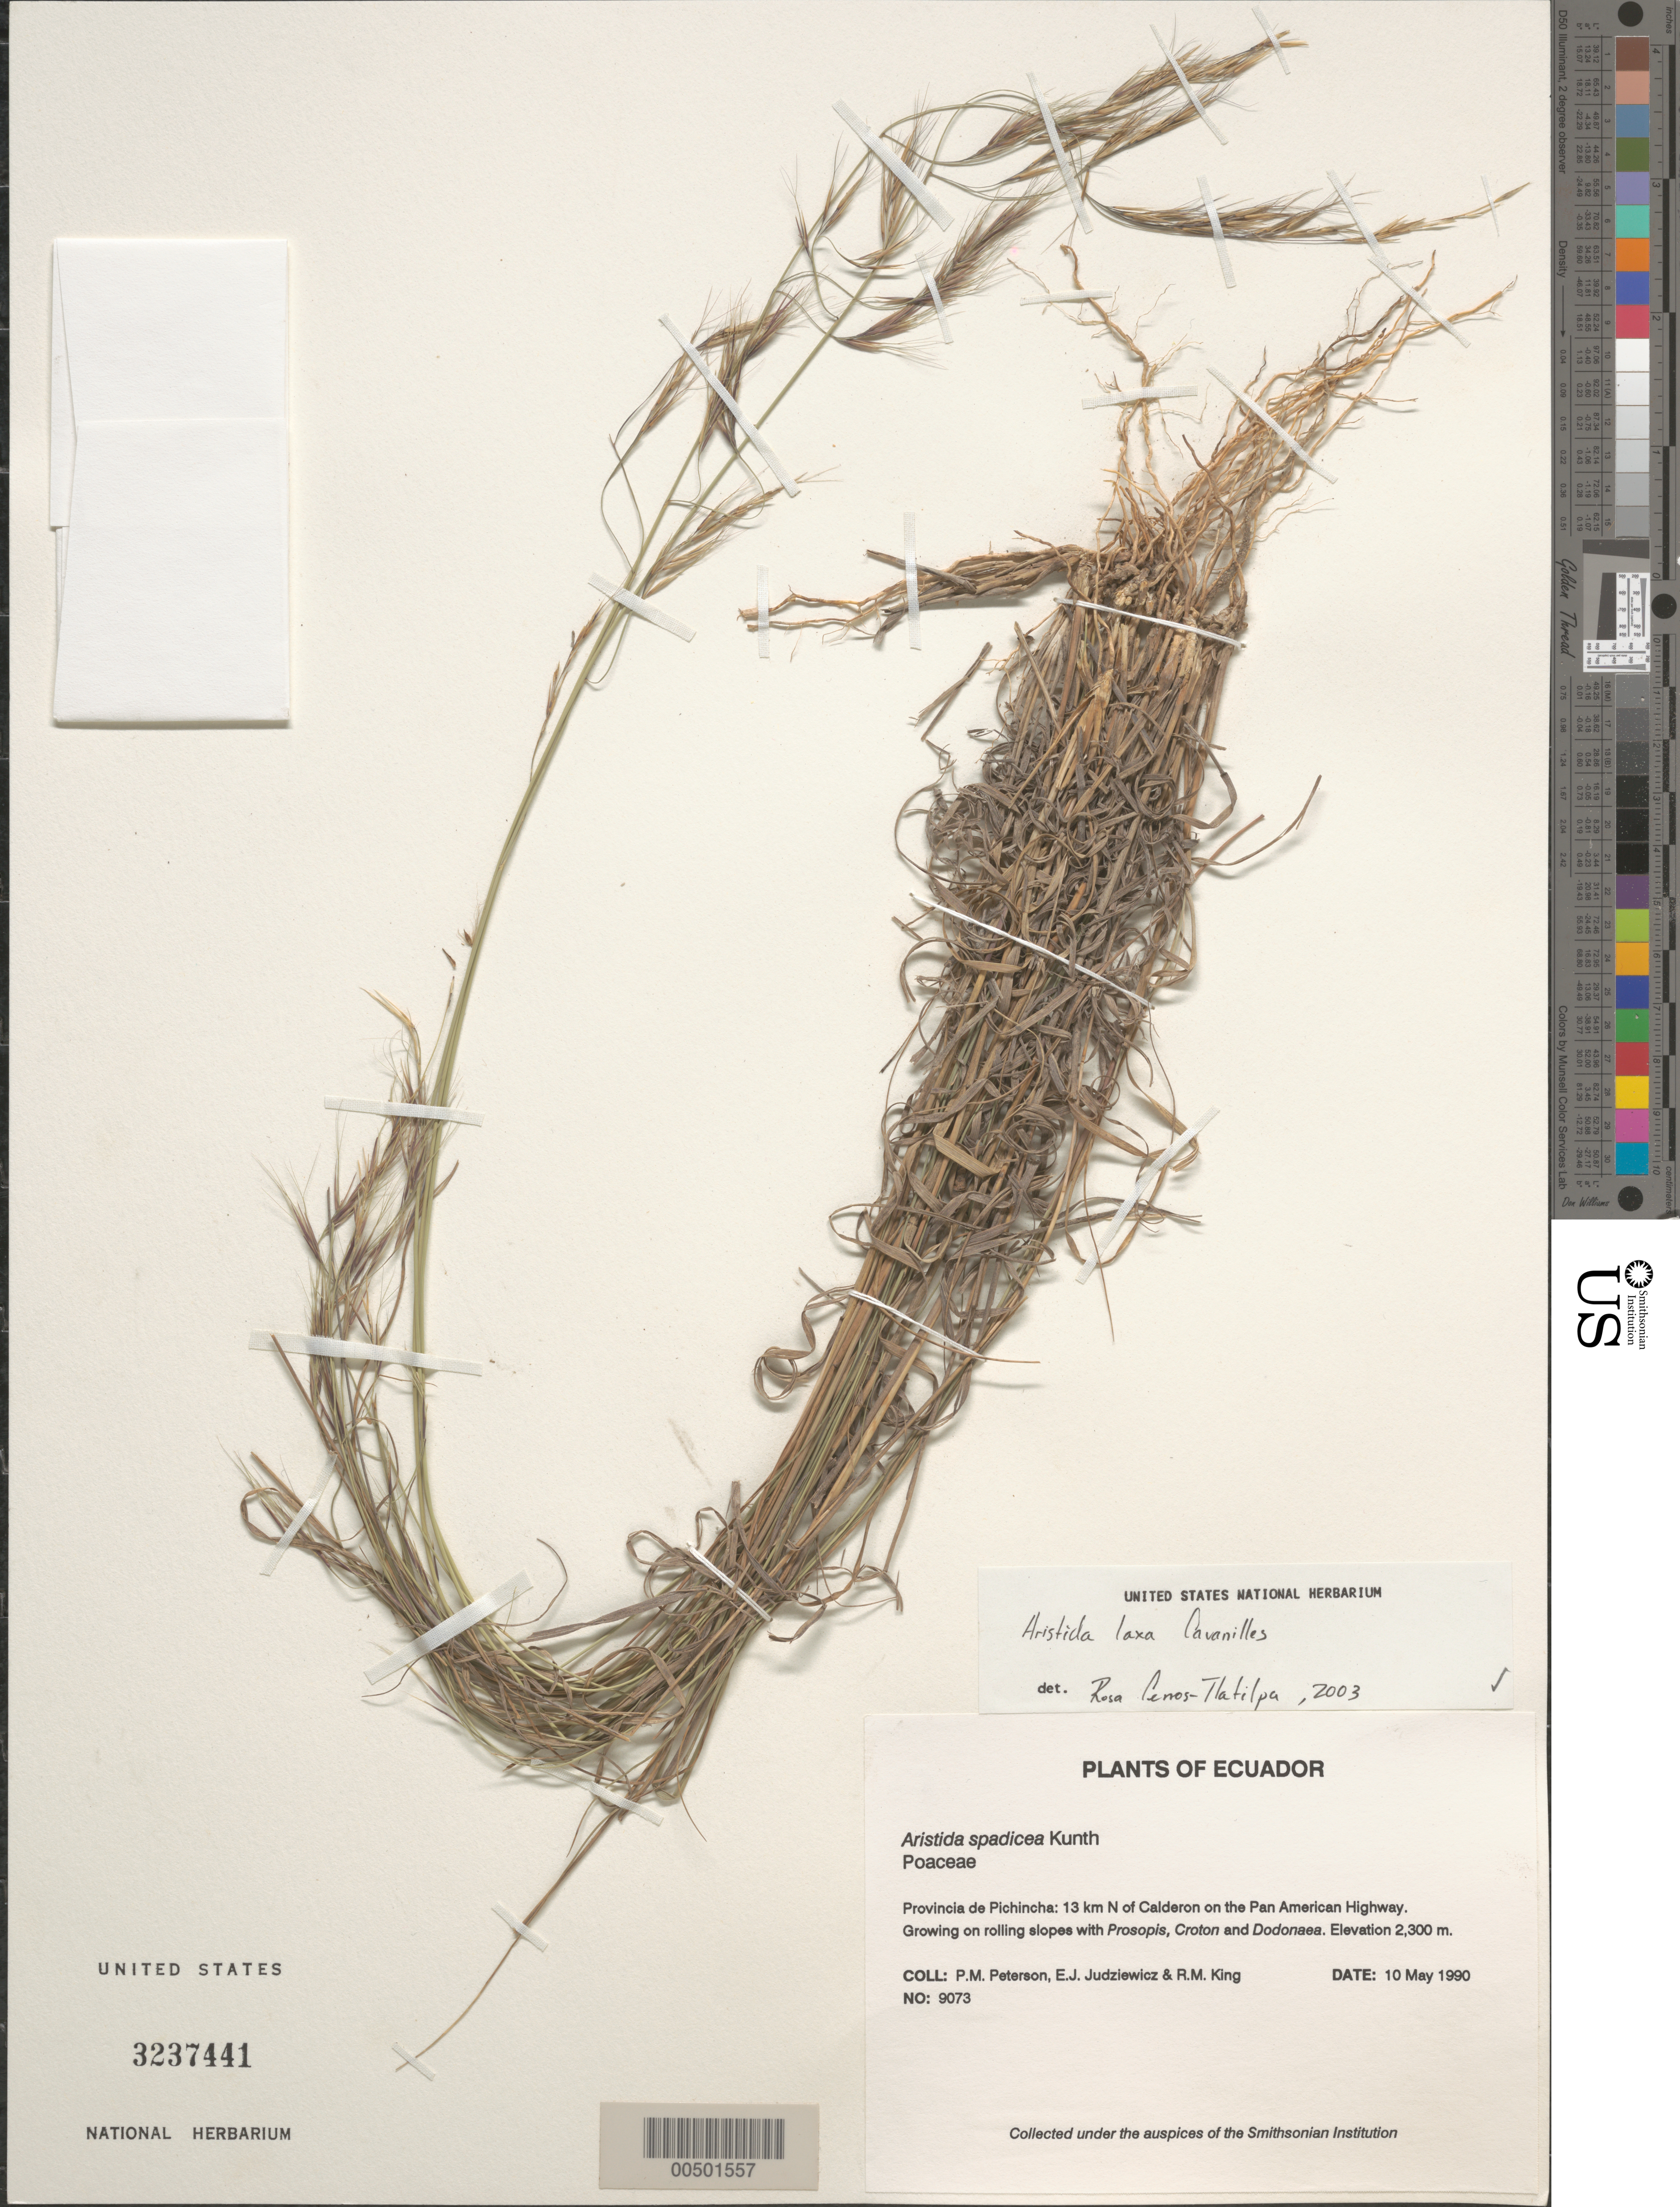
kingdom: Plantae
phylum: Tracheophyta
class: Liliopsida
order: Poales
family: Poaceae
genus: Aristida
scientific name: Aristida laxa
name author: Cav.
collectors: P. M. Peterson, E. J. Judziewicz & R. M. King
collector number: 09073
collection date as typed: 10 May 1990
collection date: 1990-05-10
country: Ecuador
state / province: Pichincha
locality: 13 km N of Calderon on the Pan American Highway.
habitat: Growing on rolling slopes with Prosopsis, Croton and Dodonaea.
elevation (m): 2300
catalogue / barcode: US 3237441